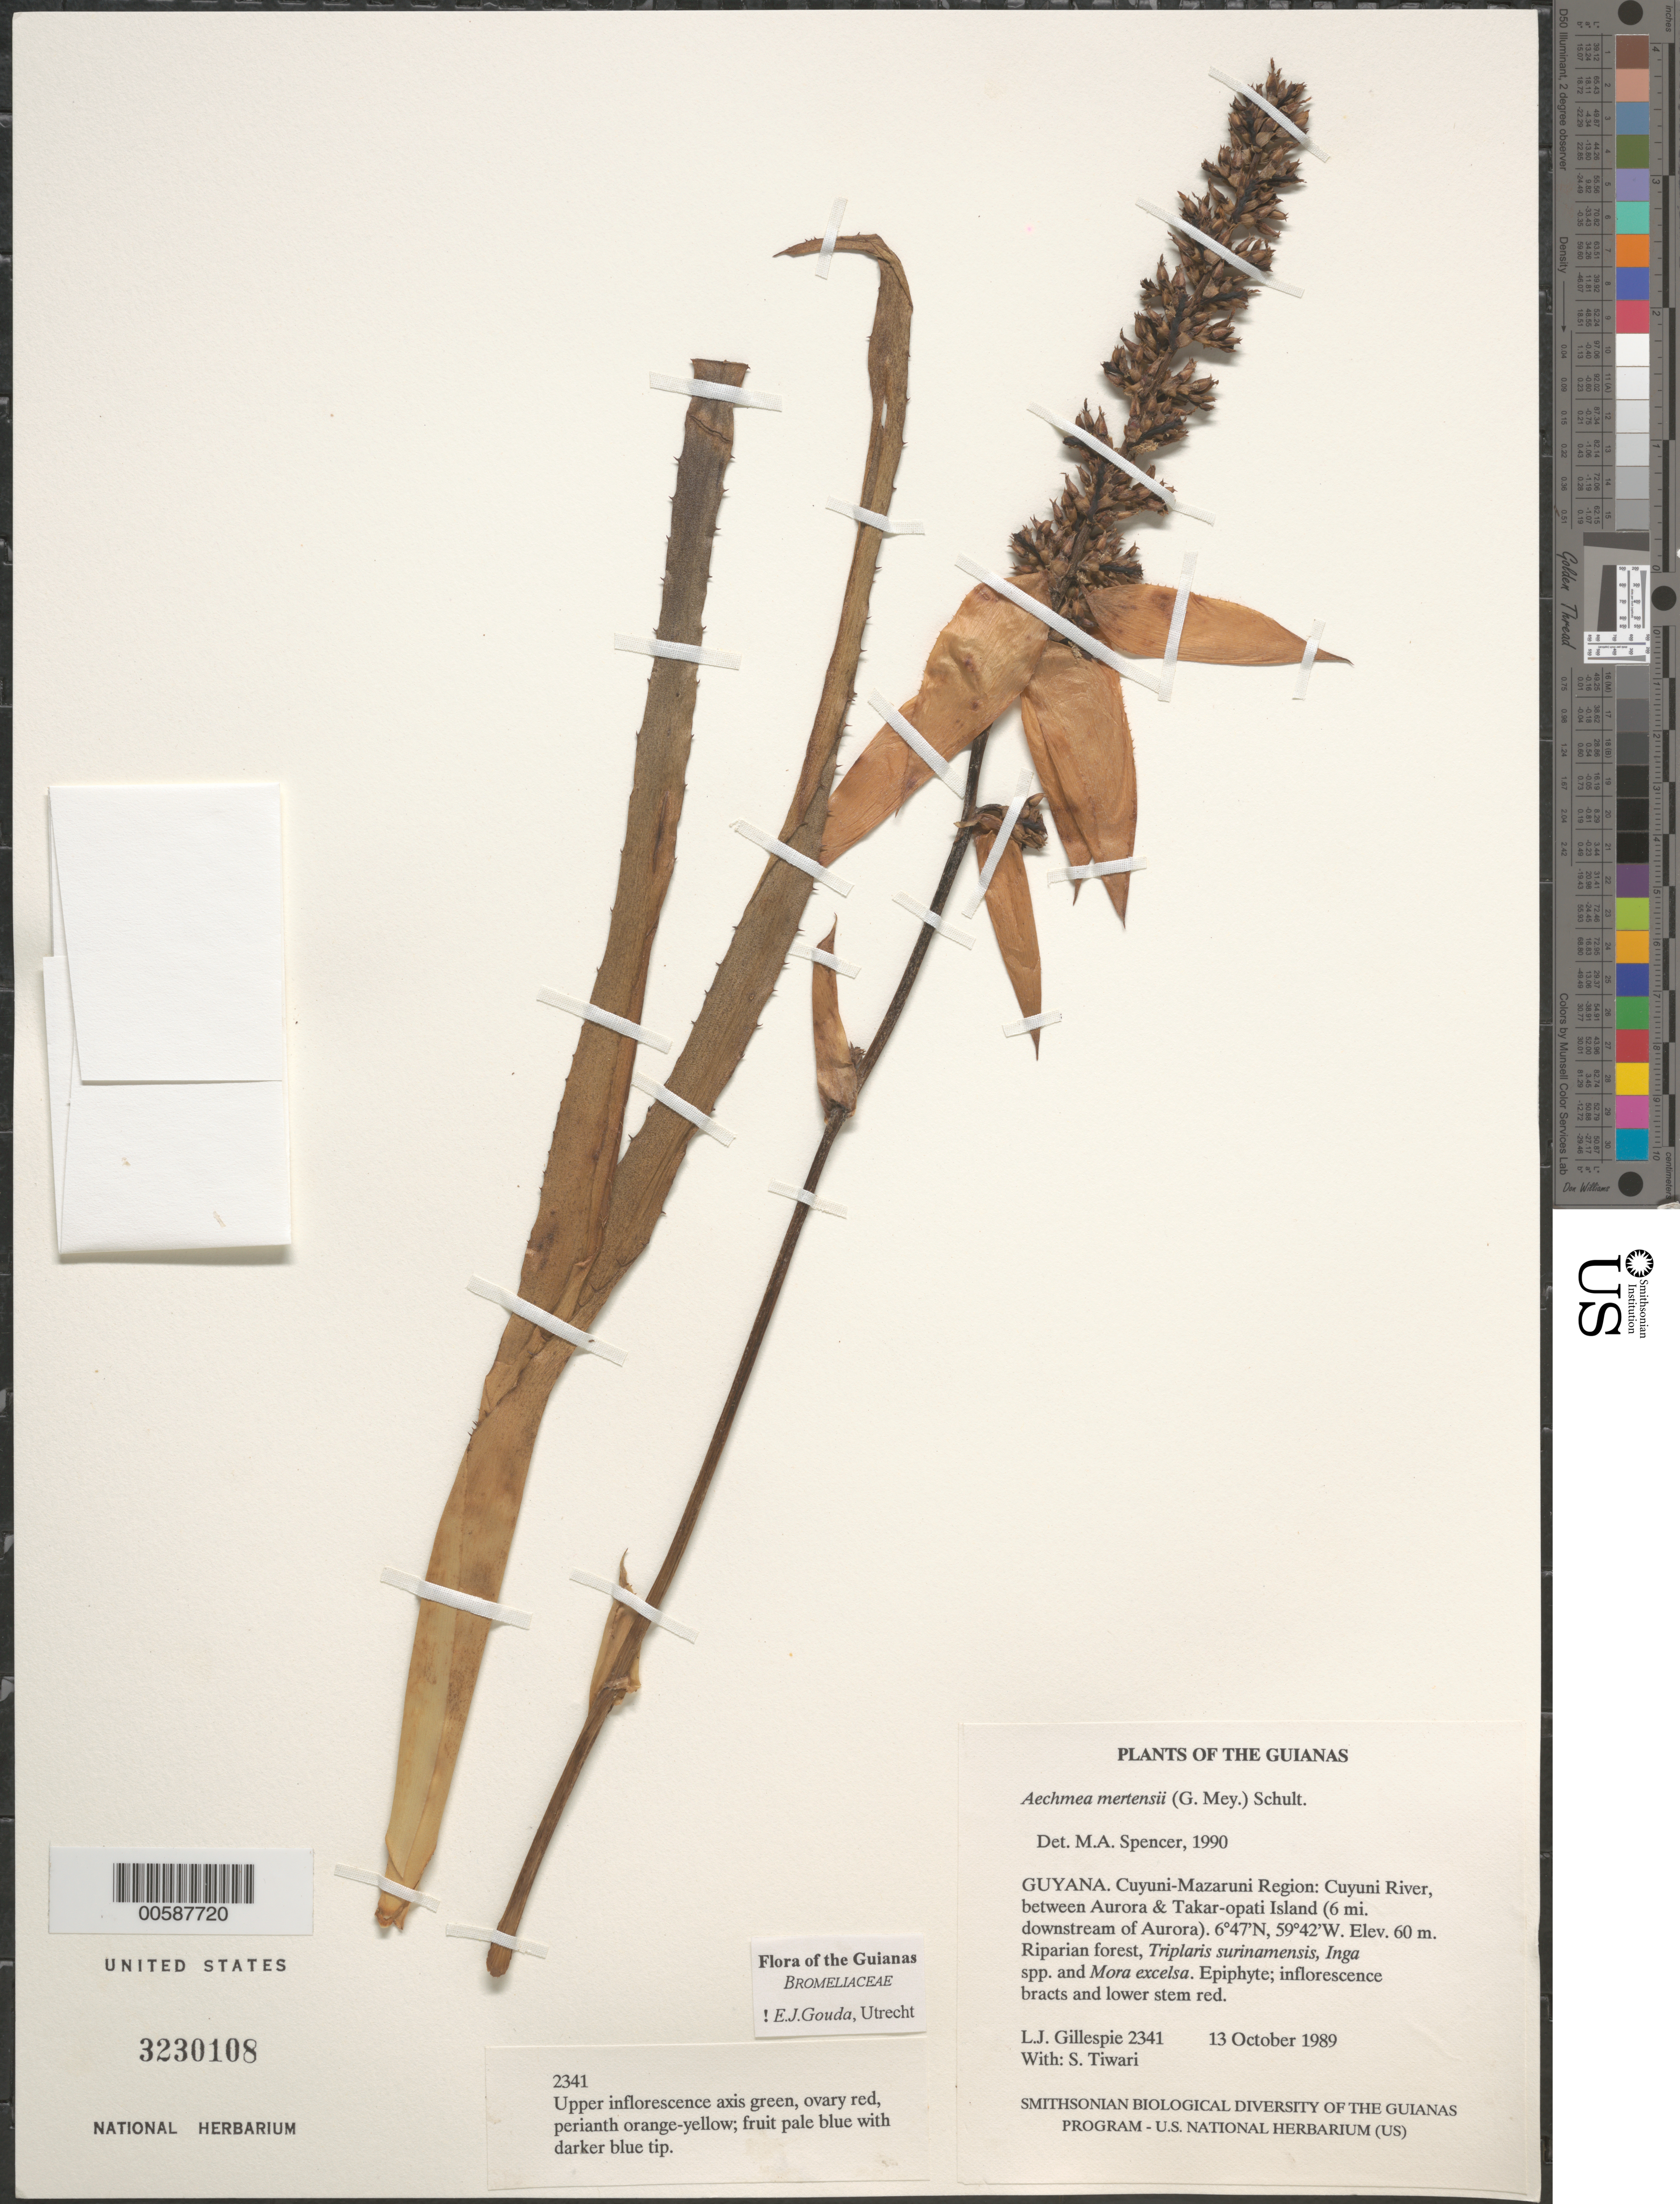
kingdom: Plantae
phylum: Tracheophyta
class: Liliopsida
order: Poales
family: Bromeliaceae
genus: Aechmea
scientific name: Aechmea mertensii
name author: (G. Mey.) Schult. & Schult. f.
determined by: Gouda, E. J.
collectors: L. J. Gillespie & S. Tiwari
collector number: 2341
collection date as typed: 13 October 1989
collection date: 1989-10-13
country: Guyana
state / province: Cuyuni-Mazaruni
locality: Cuyuni River, between Aurora & Takar-opati Island (6 mi. downstream of Aurora)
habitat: Riparian forest with Triplaris surinamensis, Inga spp. and Mora excelsa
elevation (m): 60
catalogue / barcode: US 3230108